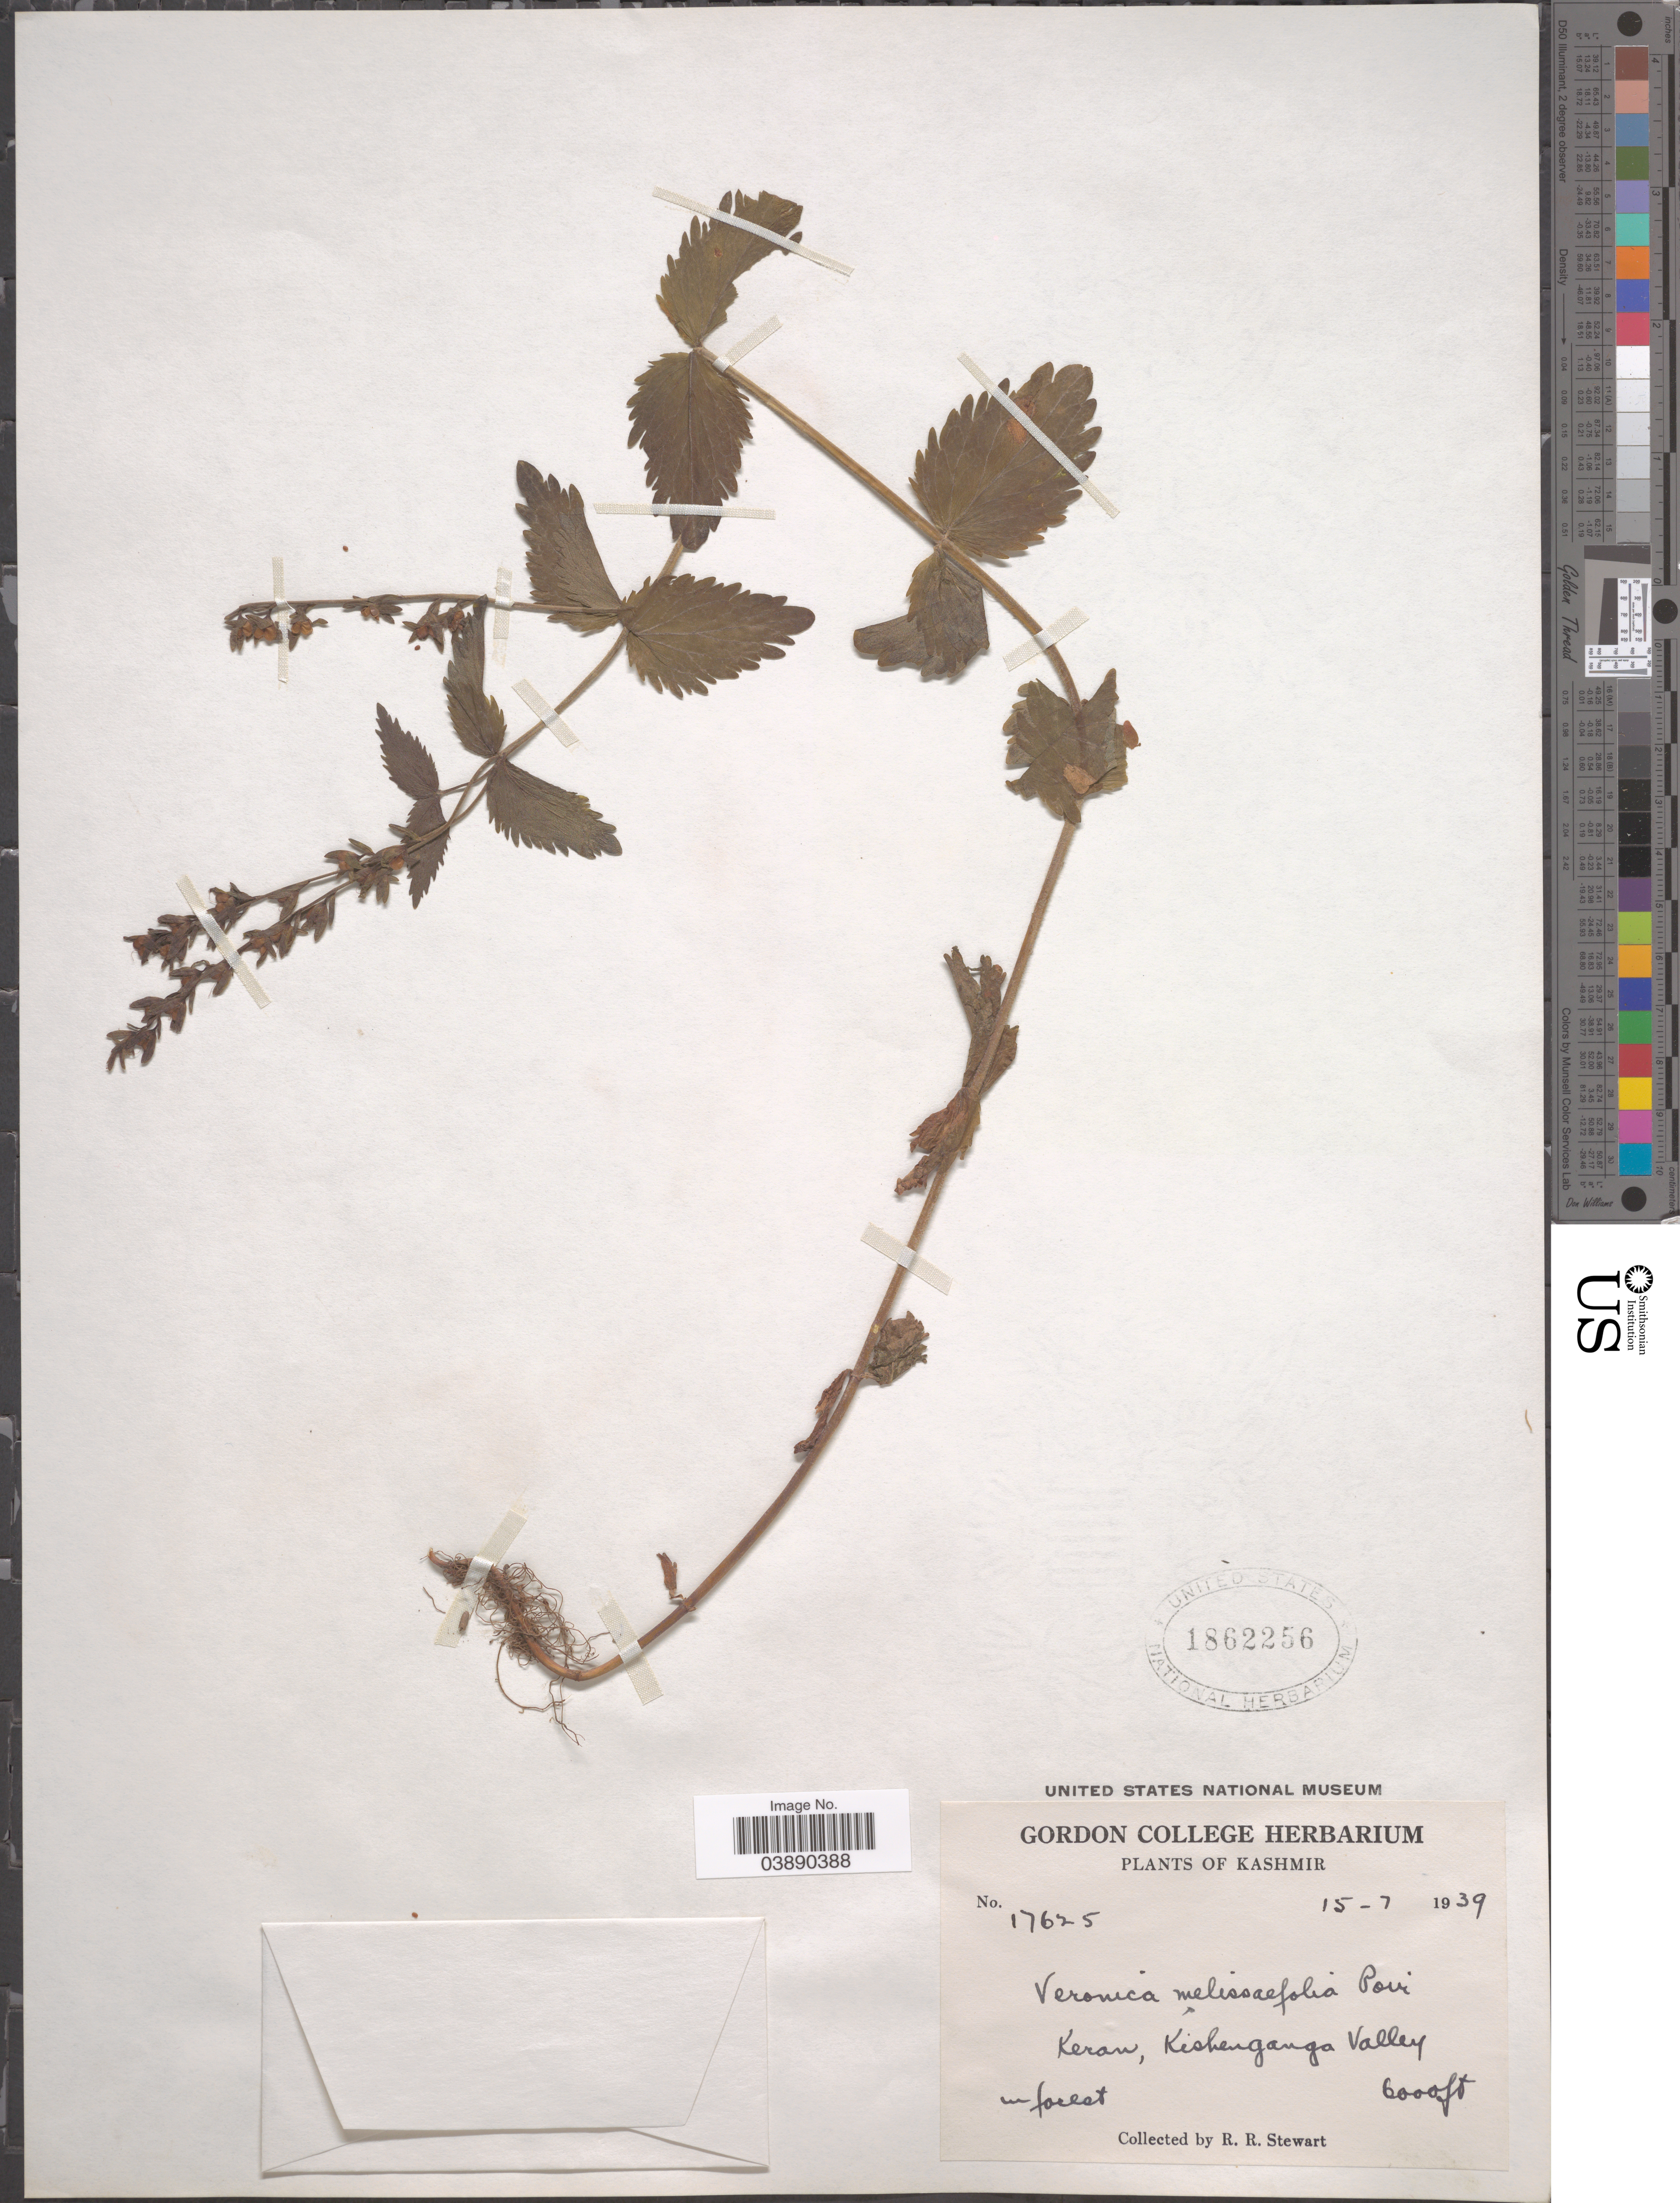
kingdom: Plantae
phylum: Tracheophyta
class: Magnoliopsida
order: Lamiales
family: Plantaginaceae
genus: Veronica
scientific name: Veronica laxa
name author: Benth.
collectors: R. Stewart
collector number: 17625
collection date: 1939-07-15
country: India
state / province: Jammu and Kashmir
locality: Kashmir. Keran, Kishenganga Valley.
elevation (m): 1829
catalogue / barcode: US 1862256